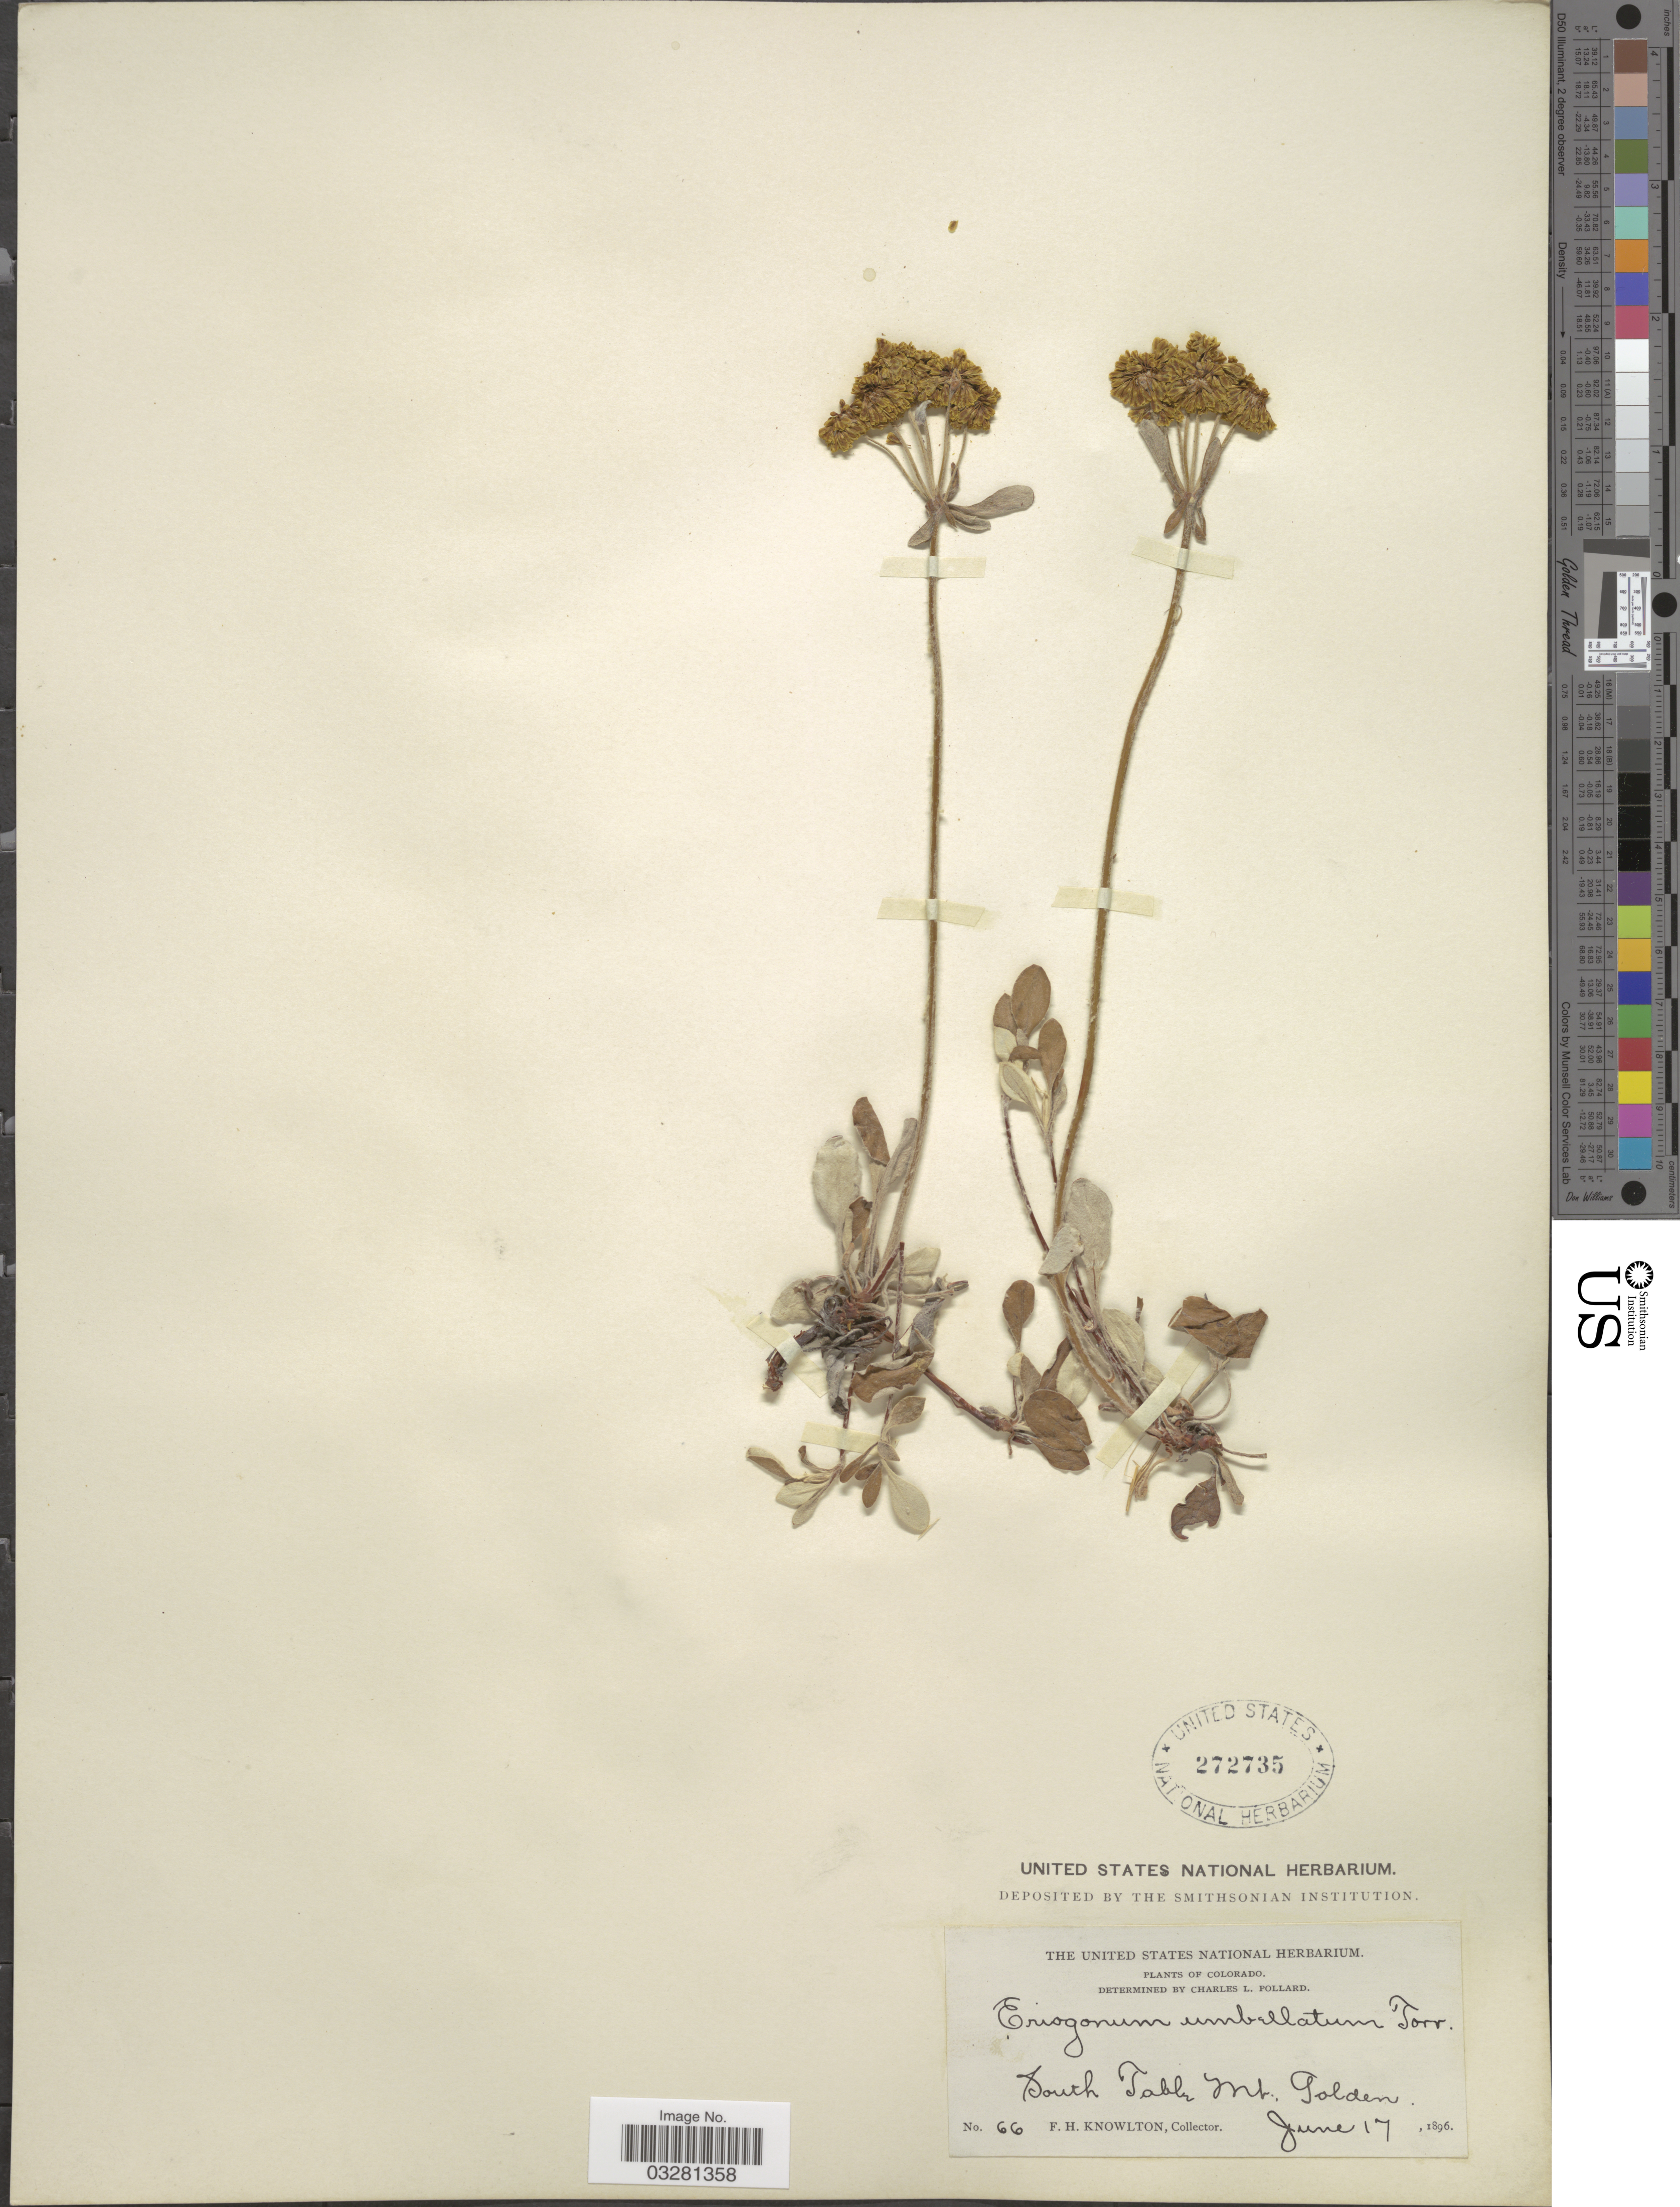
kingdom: Plantae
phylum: Tracheophyta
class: Magnoliopsida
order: Caryophyllales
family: Polygonaceae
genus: Eriogonum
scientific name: Eriogonum umbellatum var. umbellatum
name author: Torr.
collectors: F. H. Knowlton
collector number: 66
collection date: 1896-06-17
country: United States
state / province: Colorado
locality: South Table Mt. Golden.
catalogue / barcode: US 272735